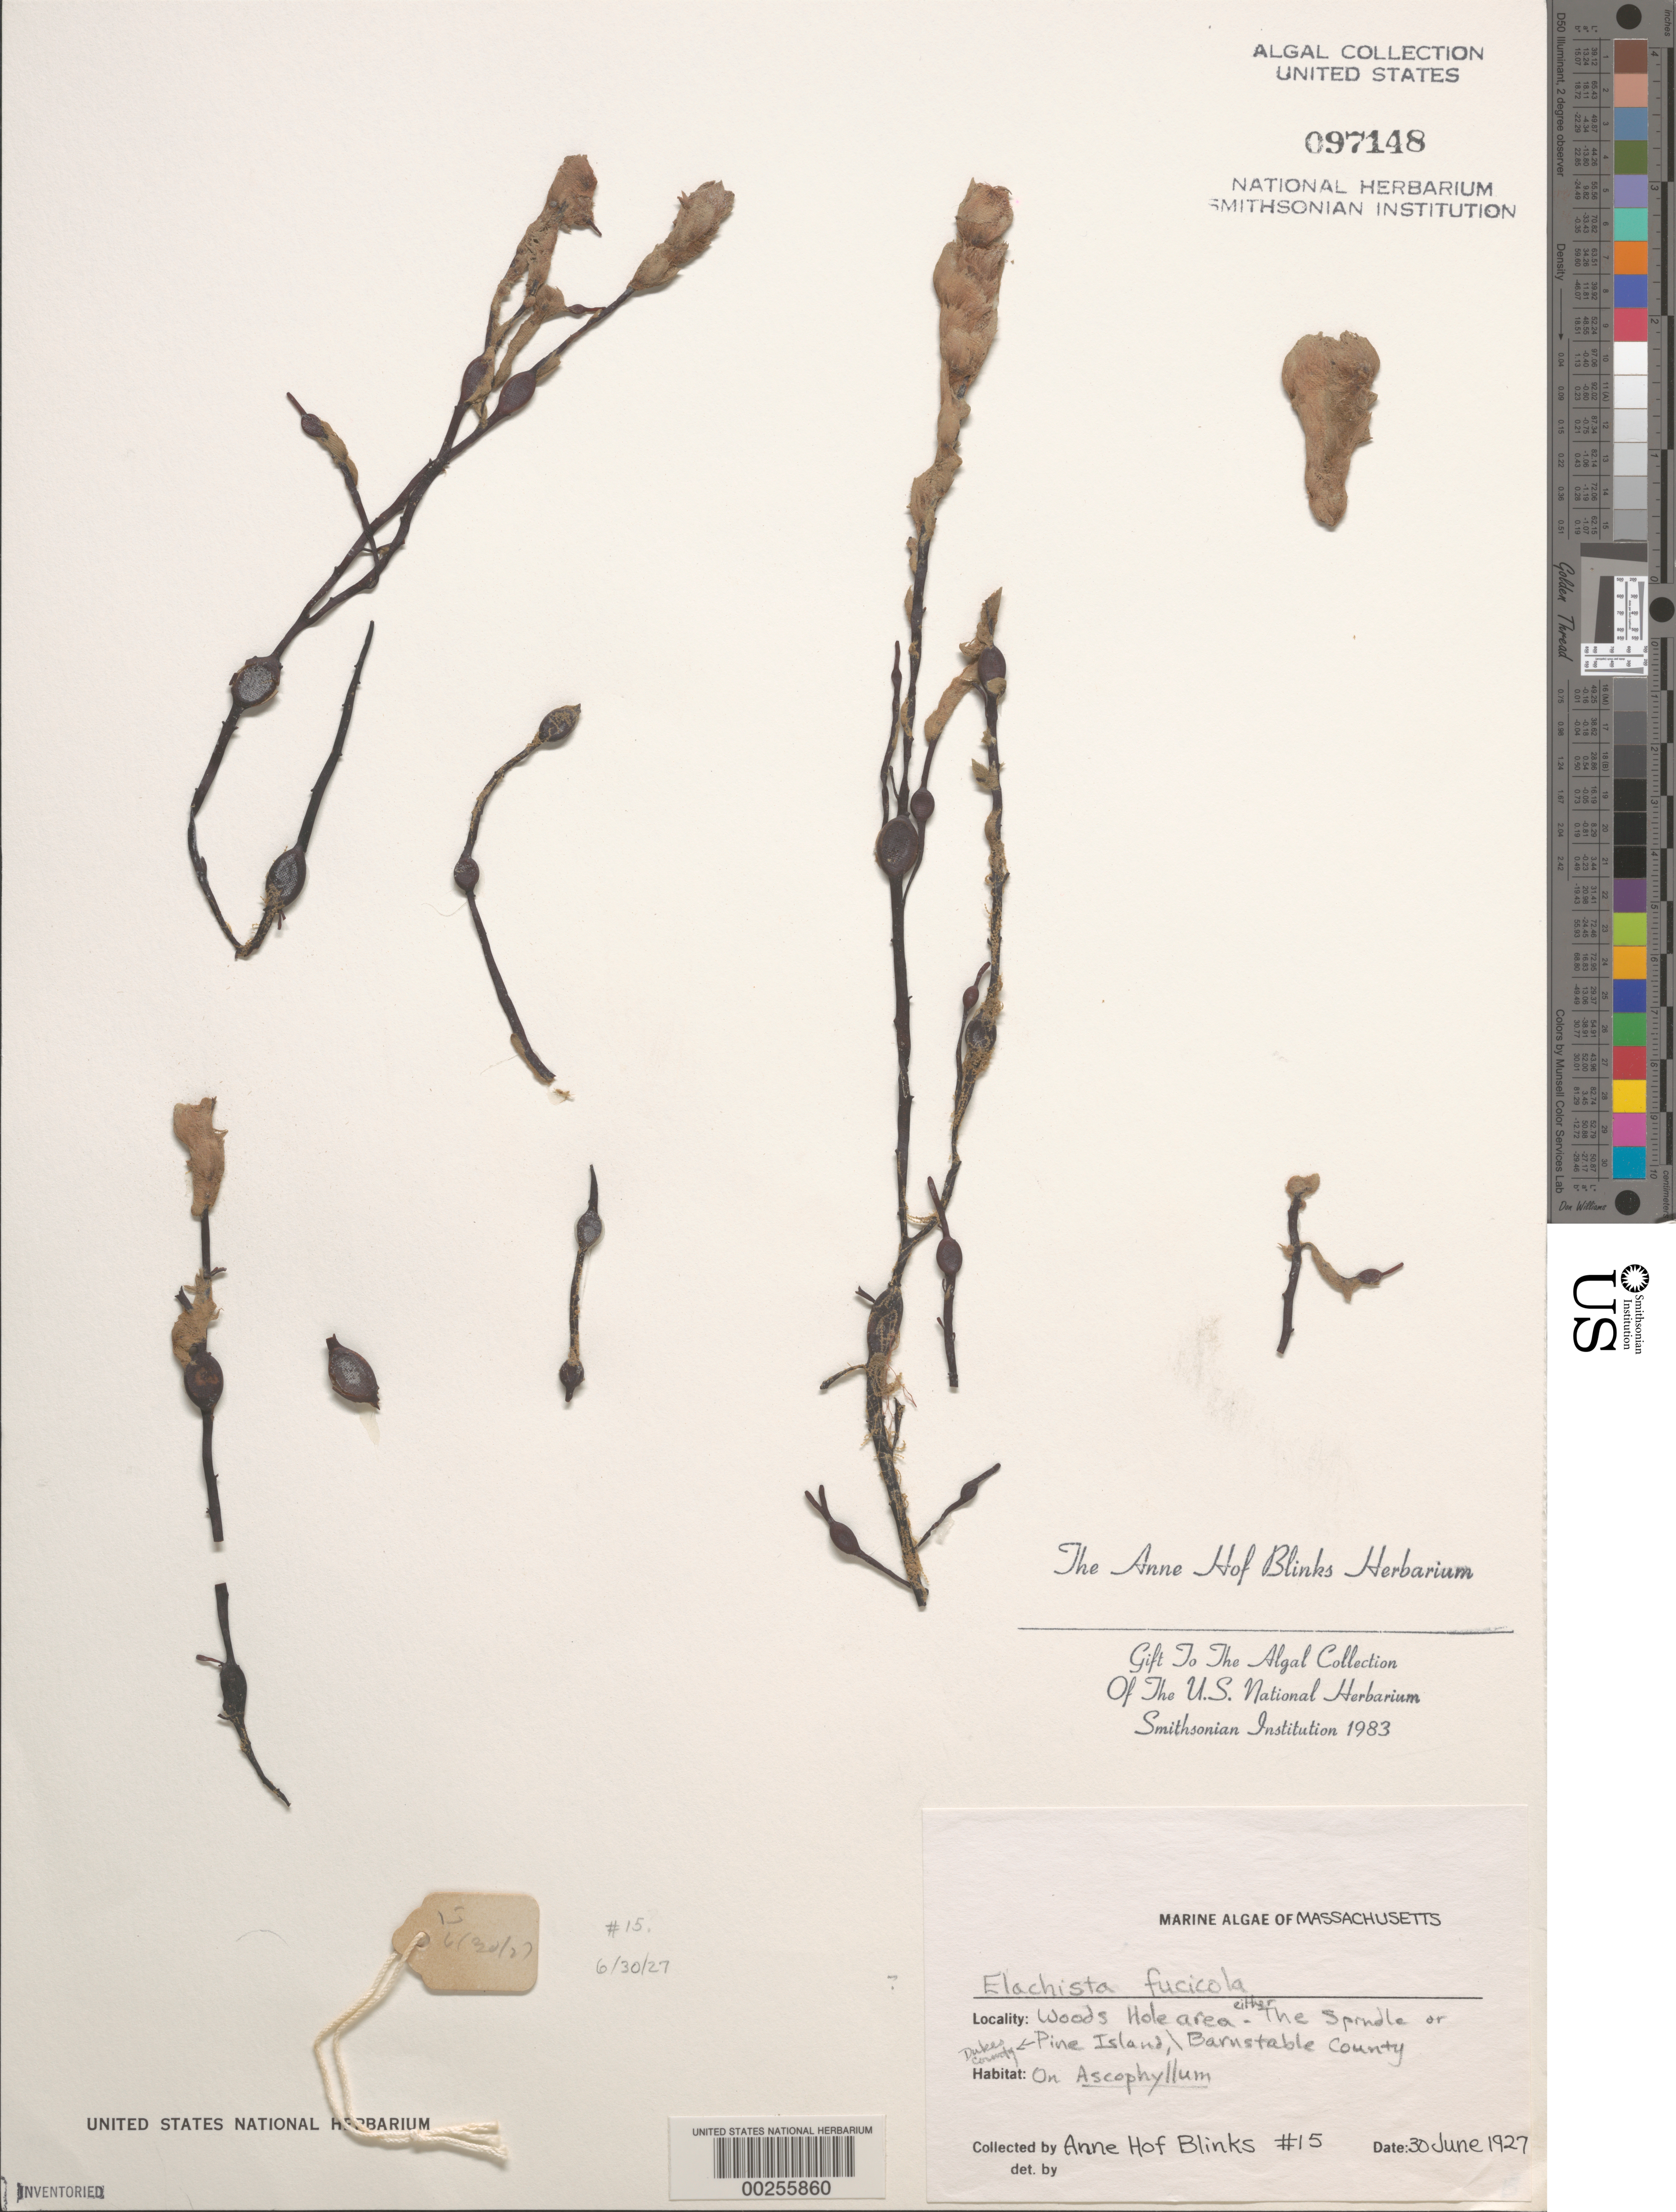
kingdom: Chromista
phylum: Ochrophyta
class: Phaeophyceae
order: Ectocarpales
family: Chordariaceae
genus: Elachista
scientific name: Elachista fucicola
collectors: A. Blinks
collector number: AHB 15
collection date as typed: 30 Jun 1927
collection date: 1927-06-30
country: United States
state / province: Massachusetts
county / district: Barnstable County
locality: Woods Hole, The Spindle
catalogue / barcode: US 97148